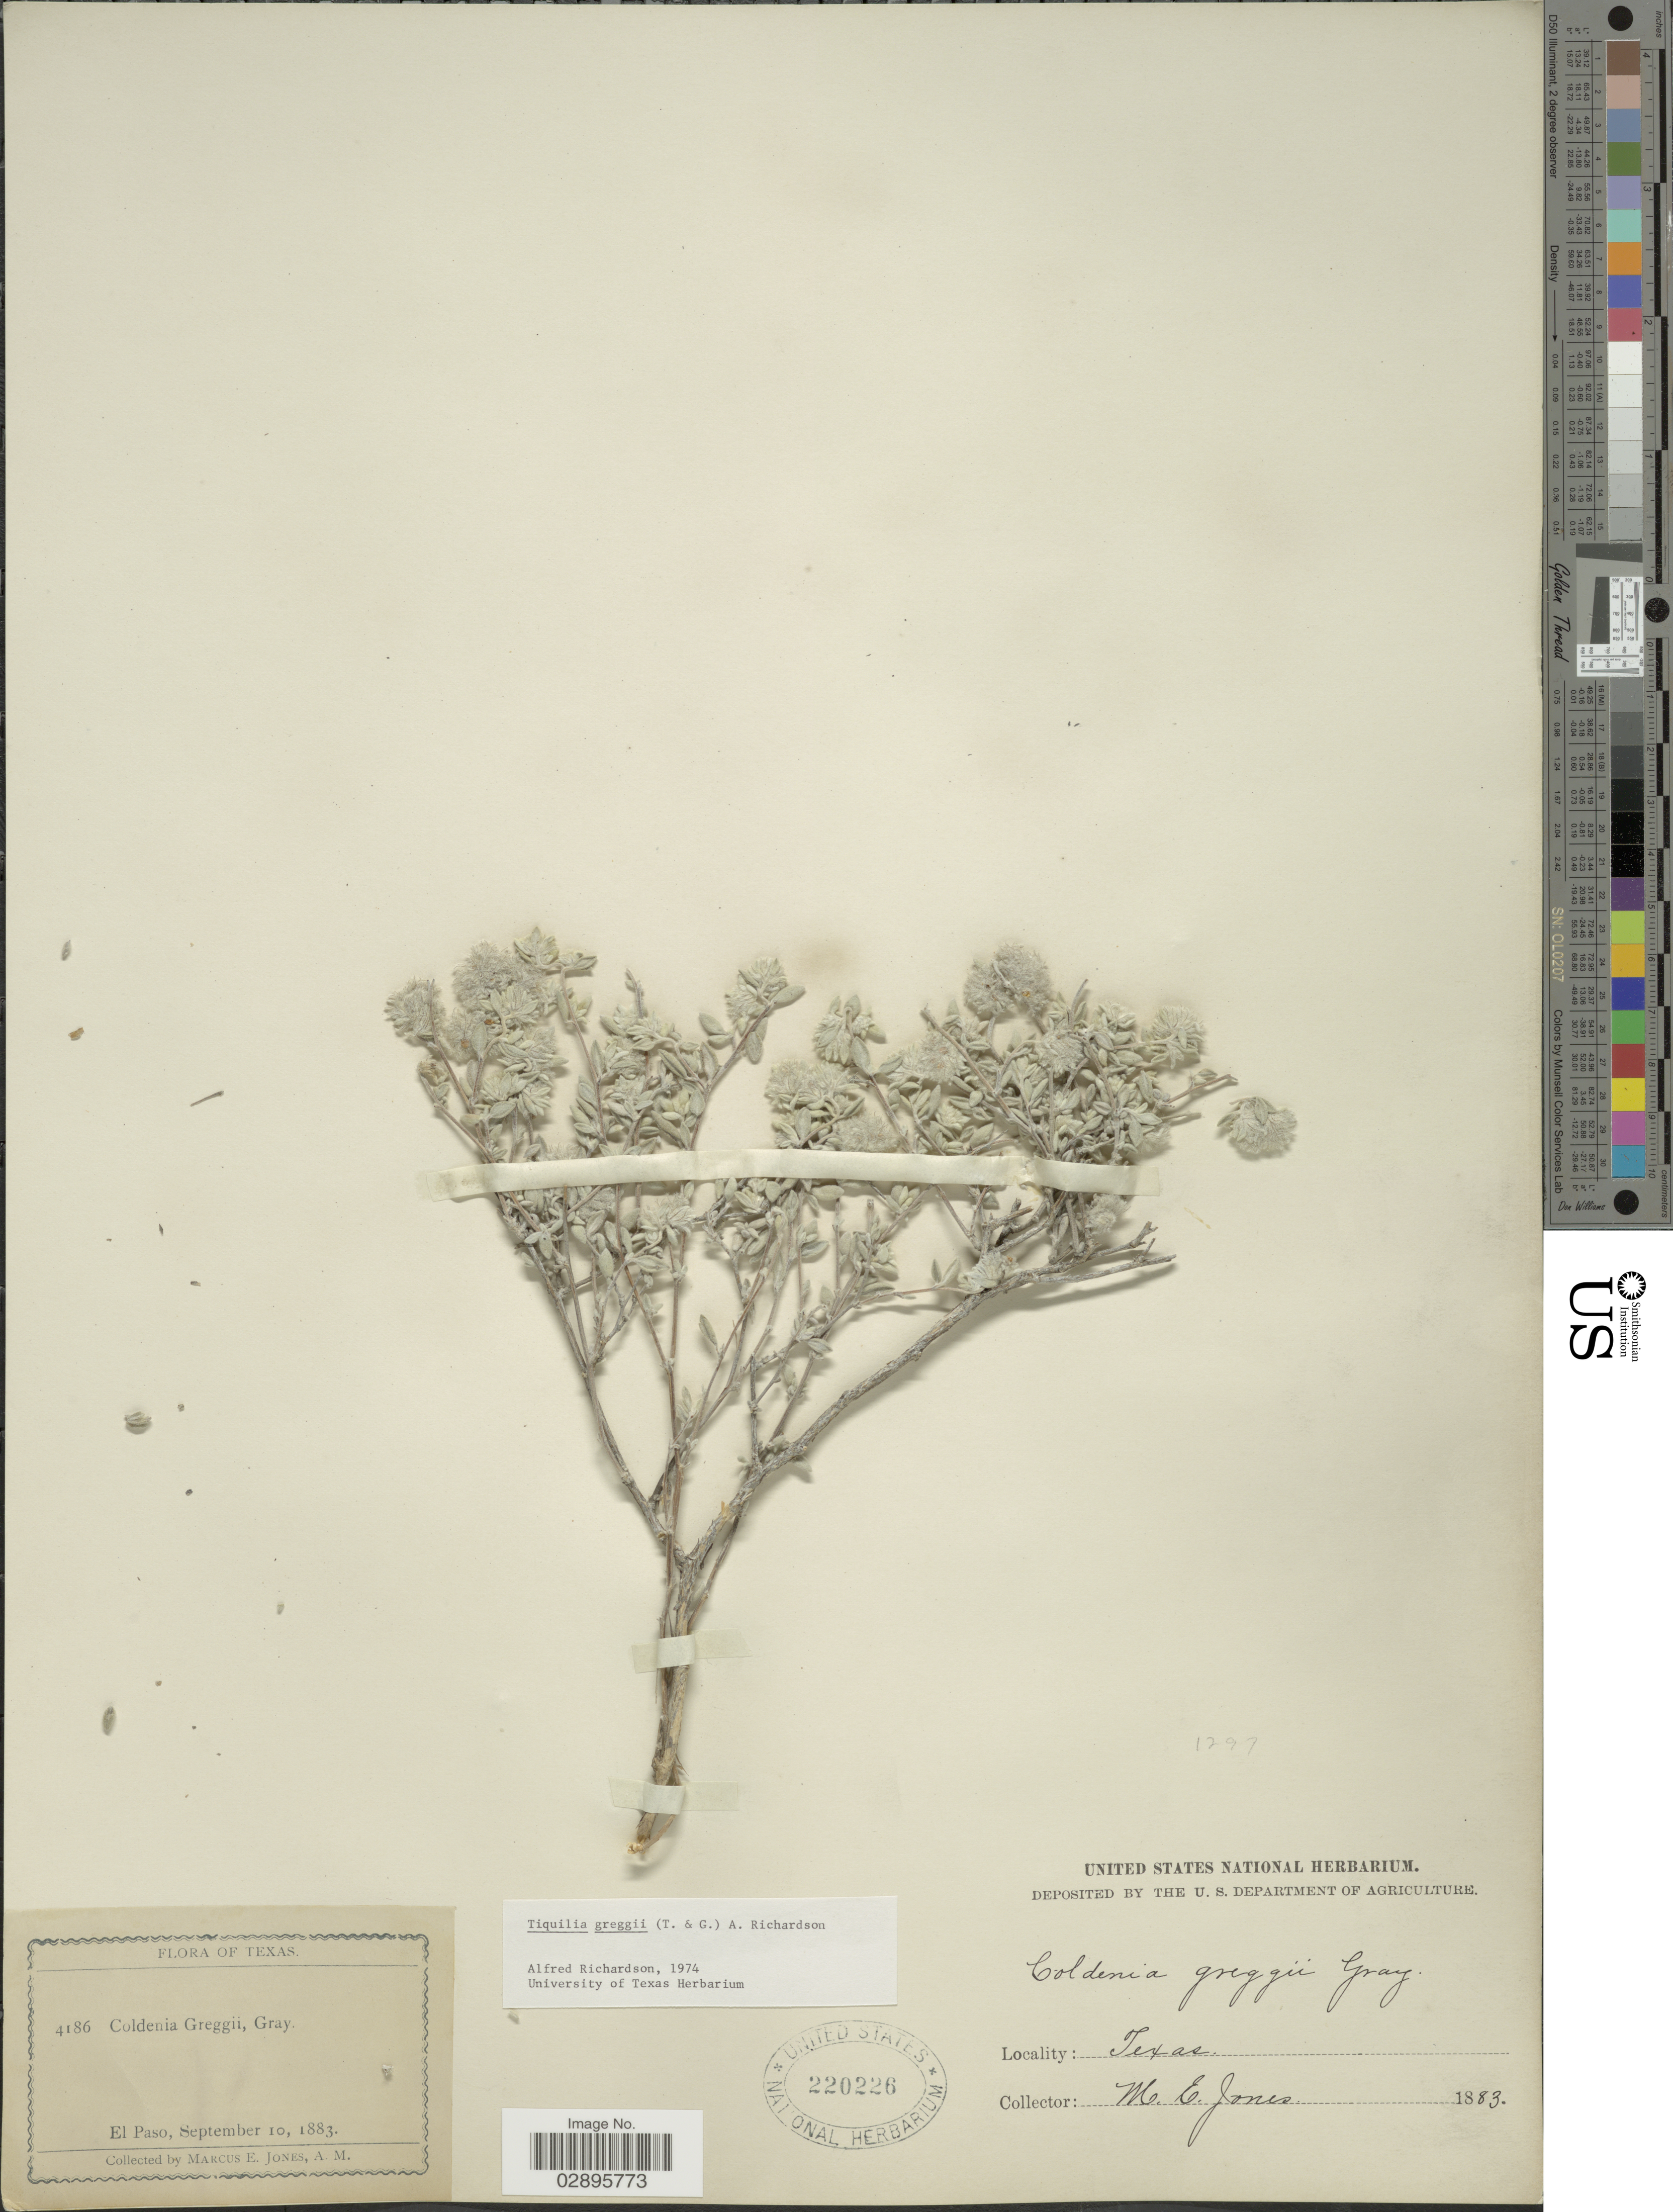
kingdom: Plantae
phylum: Tracheophyta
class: Magnoliopsida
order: Boraginales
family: Ehretiaceae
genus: Tiquilia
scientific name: Tiquilia greggii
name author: (Torr.) A.T. Richardson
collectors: M. E. Jones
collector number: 4186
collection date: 1883-09-10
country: United States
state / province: Texas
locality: El Paso.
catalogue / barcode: US 220226